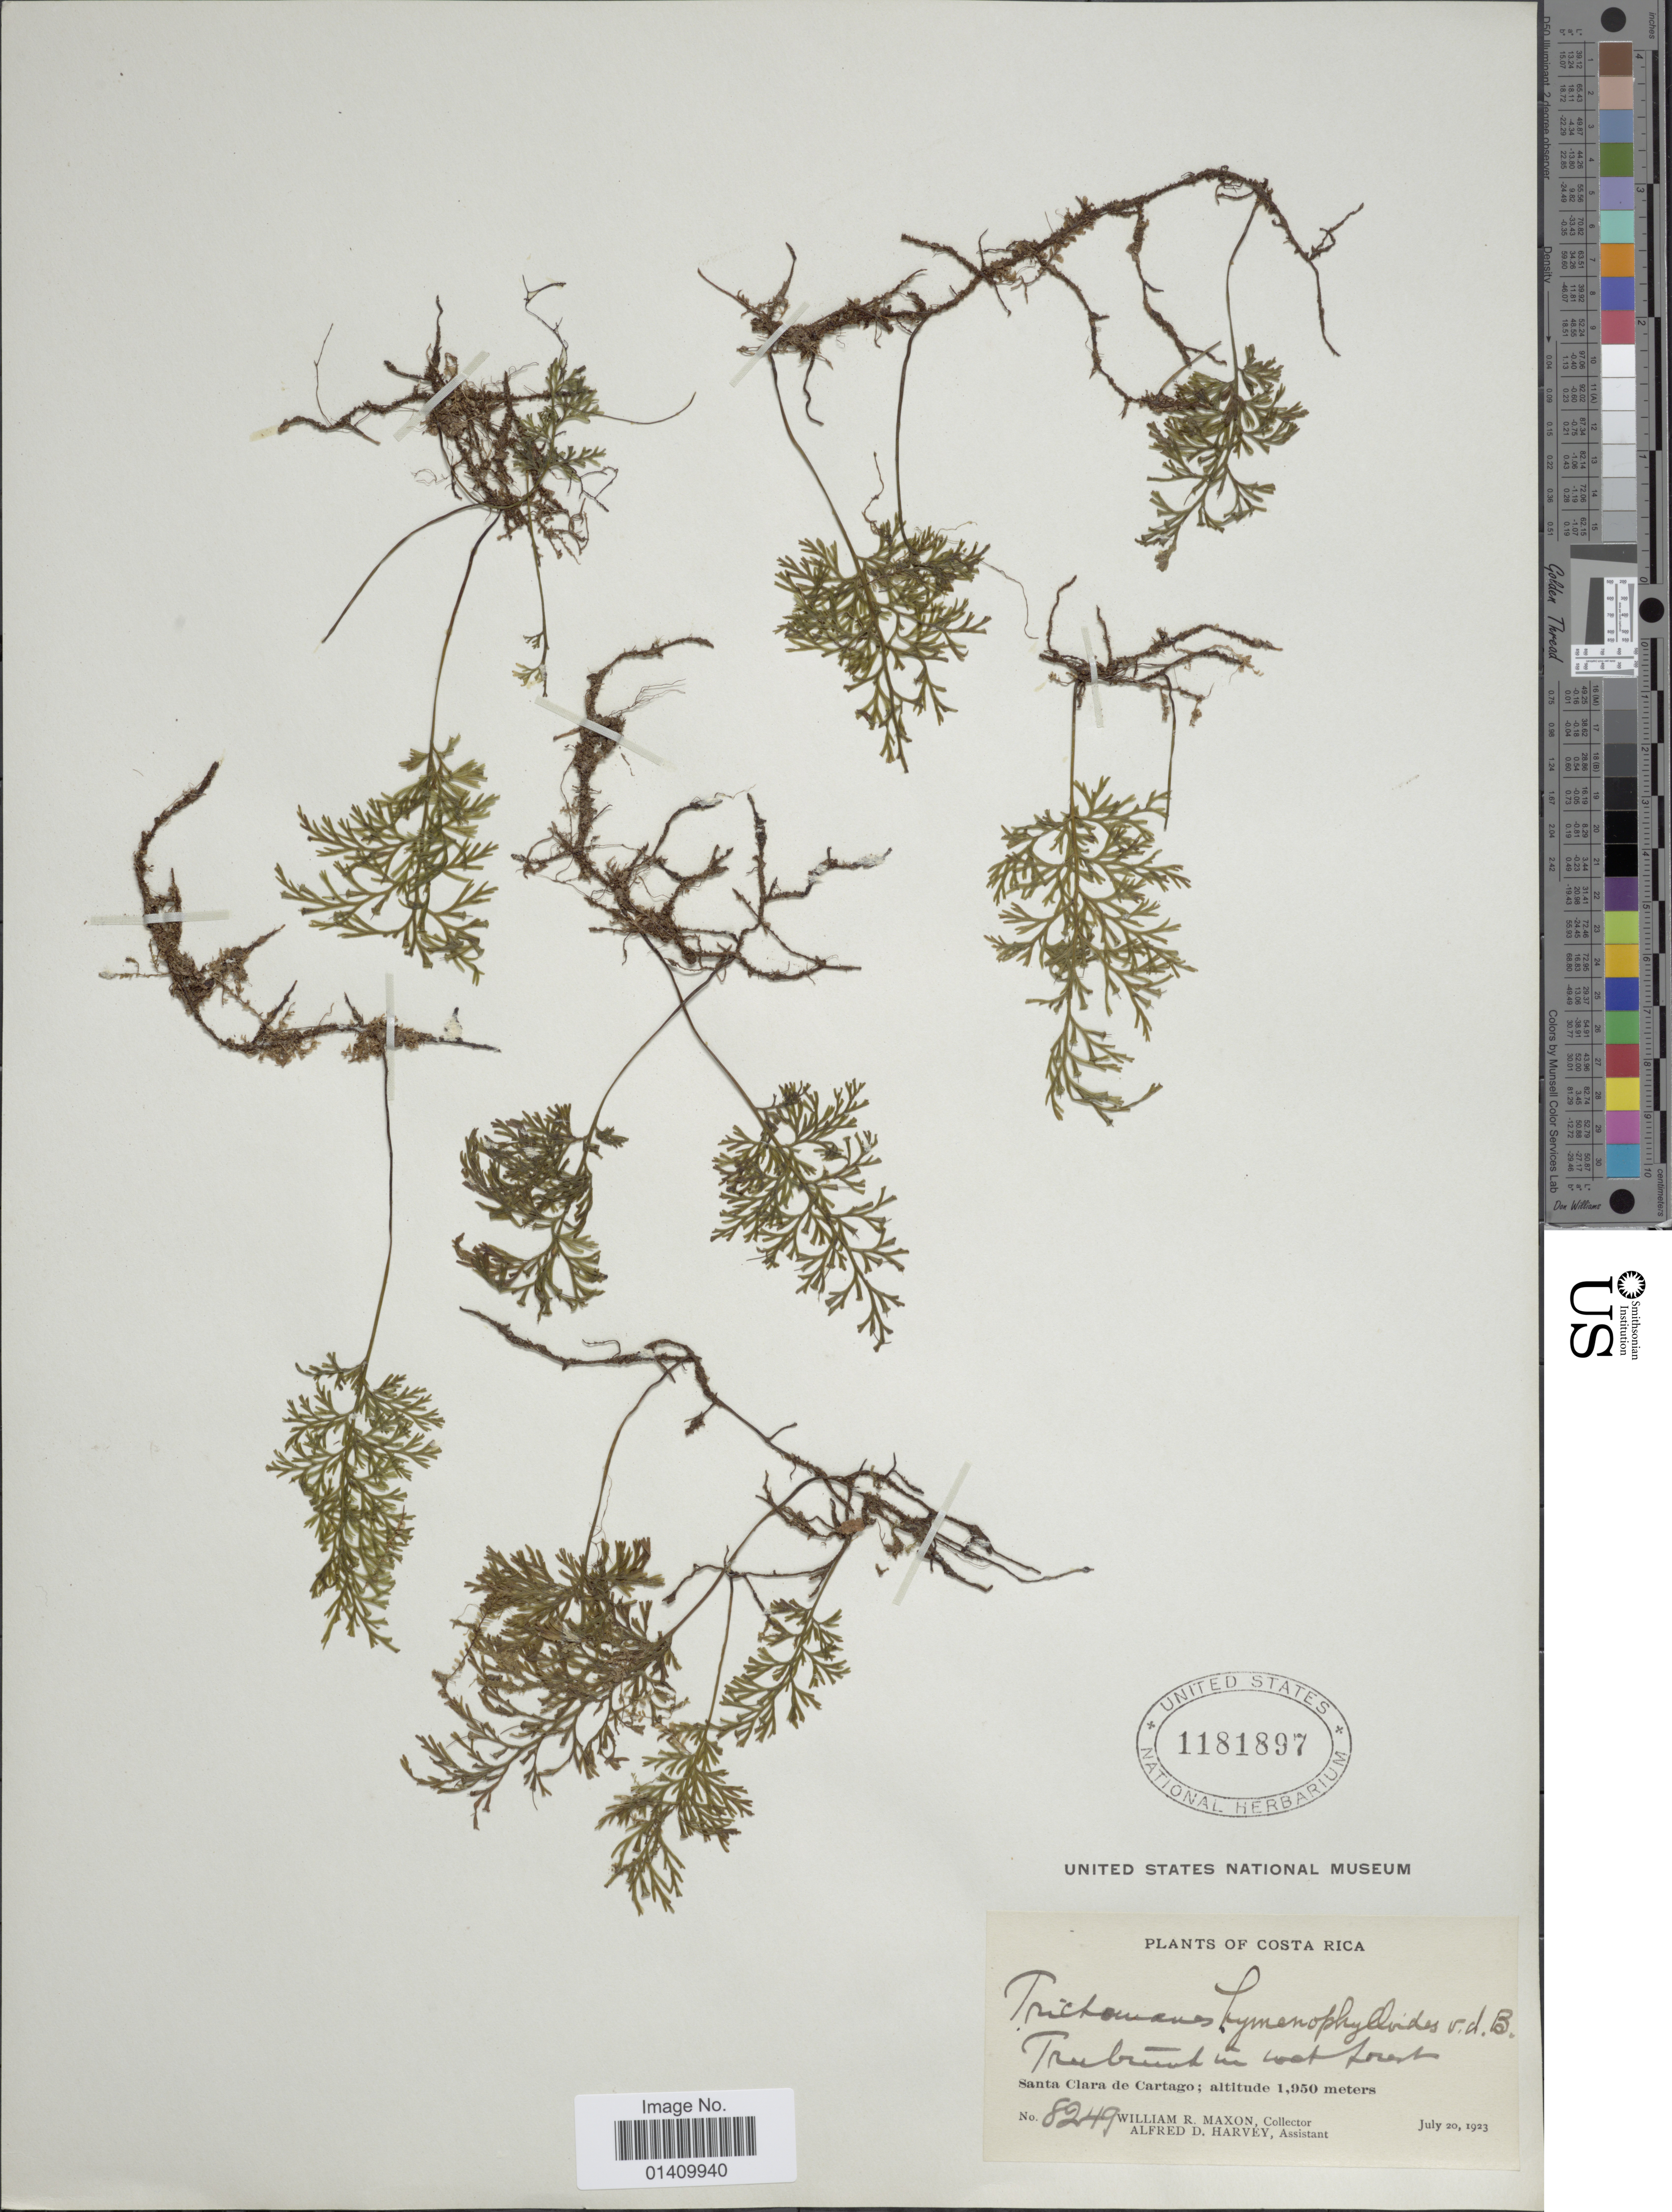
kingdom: Plantae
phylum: Tracheophyta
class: Polypodiopsida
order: Hymenophyllales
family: Hymenophyllaceae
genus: Polyphlebium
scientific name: Polyphlebium hymenophylloides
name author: (Bosch) Ebihara & Dubuisson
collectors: W. R. Maxon & A. D. Harvey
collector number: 8249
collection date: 1923-07-20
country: Costa Rica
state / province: Cartago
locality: Santa Clara de Cartago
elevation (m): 1950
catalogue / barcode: US 1181897